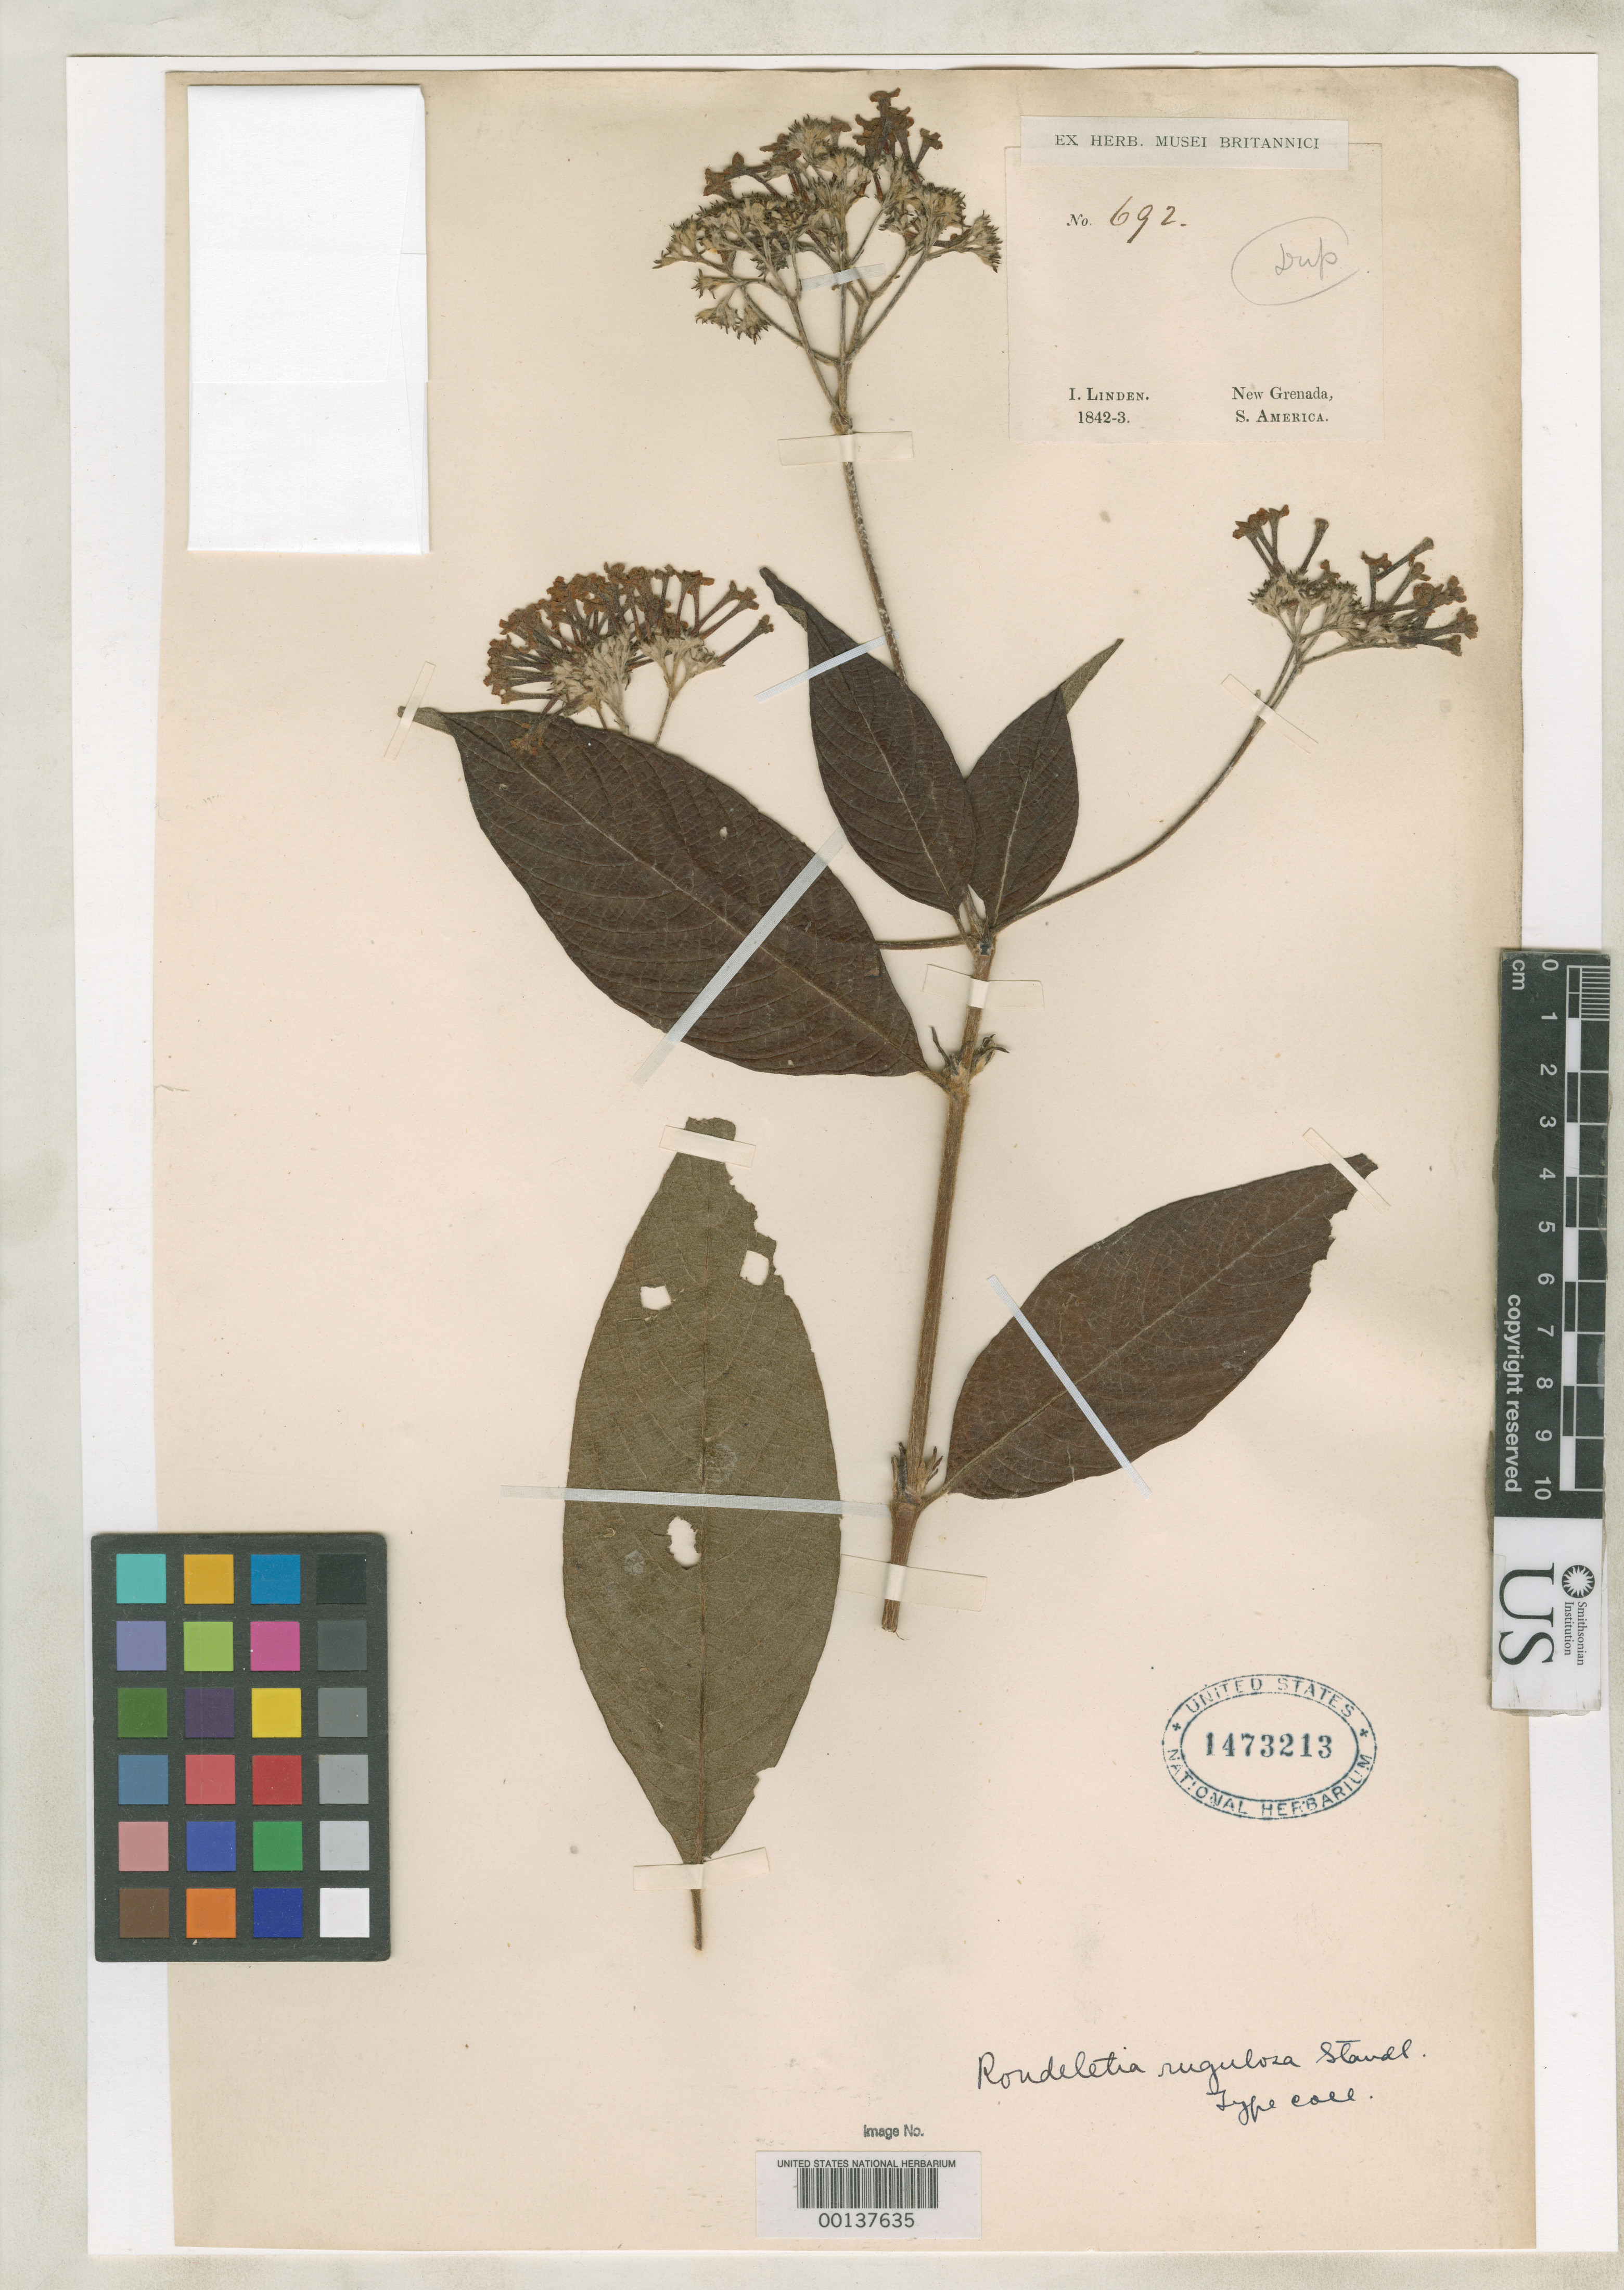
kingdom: Plantae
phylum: Tracheophyta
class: Magnoliopsida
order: Gentianales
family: Rubiaceae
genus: Rondeletia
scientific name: Rondeletia rugulosa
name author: Standl.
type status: Isotype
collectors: I. Linden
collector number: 692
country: Colombia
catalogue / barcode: US 1473213